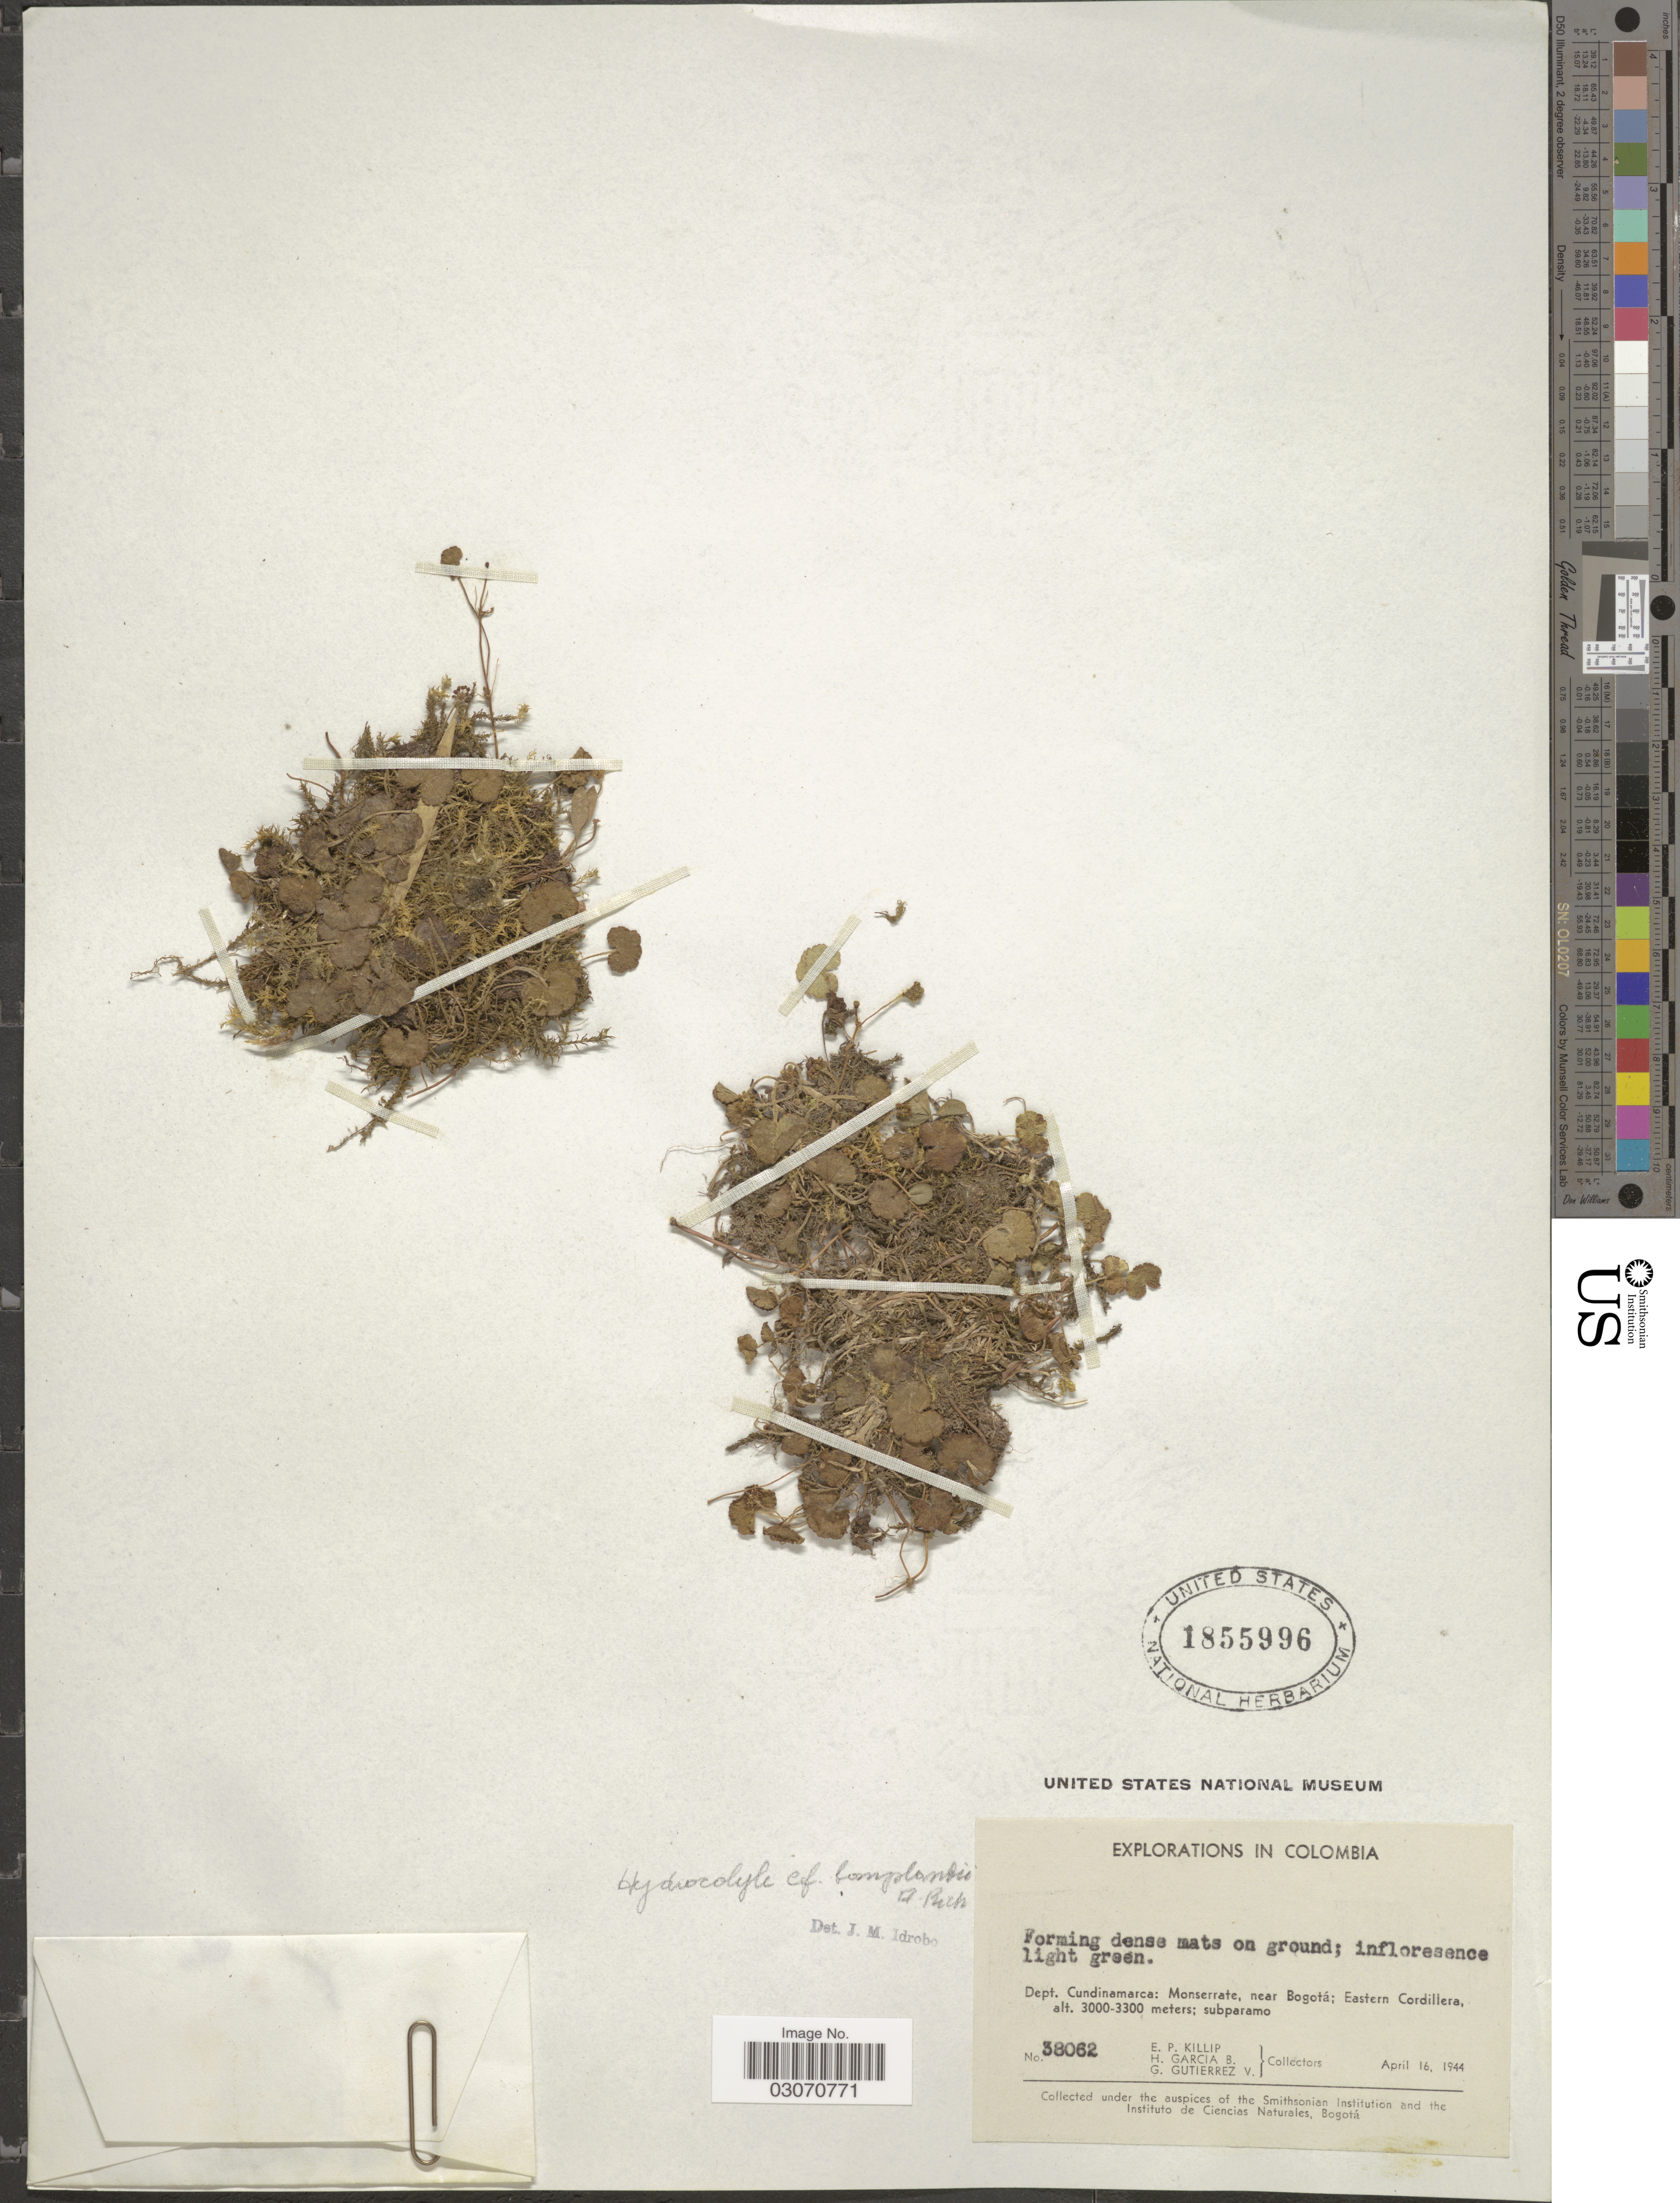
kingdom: Plantae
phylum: Tracheophyta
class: Magnoliopsida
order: Apiales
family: Araliaceae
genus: Hydrocotyle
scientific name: Hydrocotyle bonplandii var. bonplandii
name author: A. Rich.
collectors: E. P. Killip, H. García B. & G. Gutiérrez V.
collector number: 38062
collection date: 1944-04-16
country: Colombia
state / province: Cundinamarca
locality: Dept. Cundinamarca: Monseratte, near Bogotá; Eastern Cordillera; subparamo.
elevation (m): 3000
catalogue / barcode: US 1855996